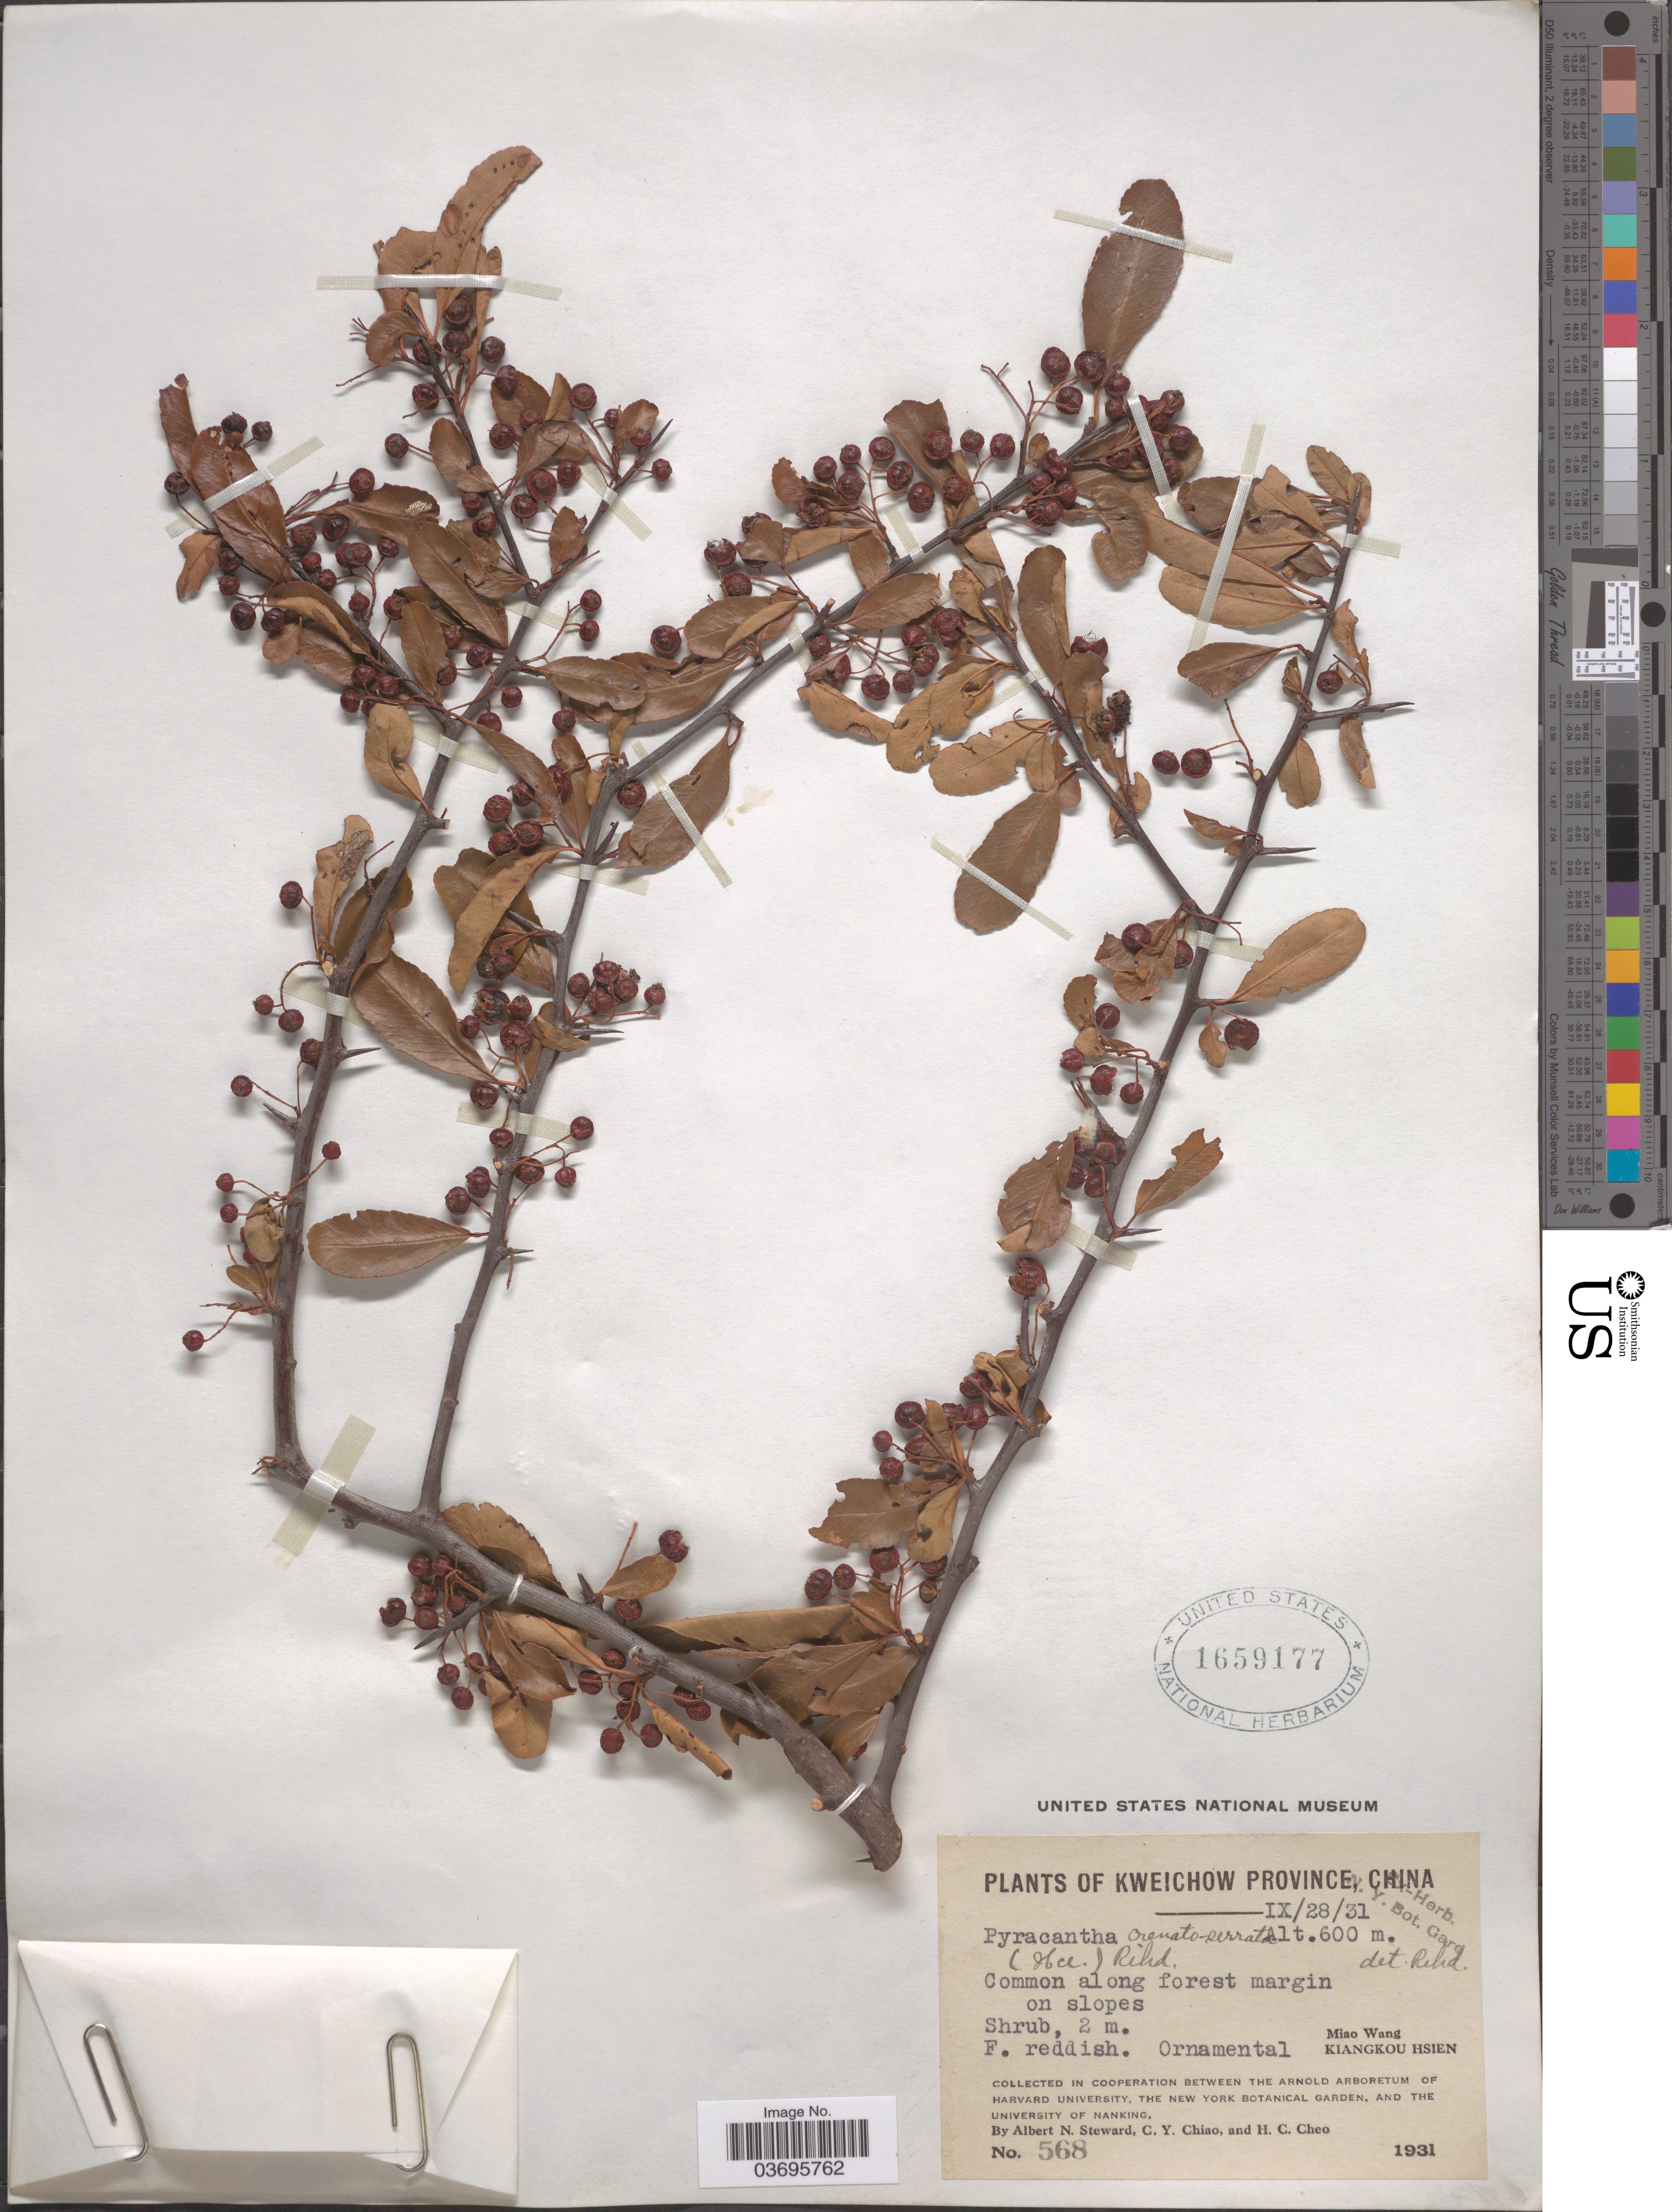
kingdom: Plantae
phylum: Tracheophyta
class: Magnoliopsida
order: Rosales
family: Rosaceae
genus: Pyracantha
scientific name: Pyracantha crenulata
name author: (D. Don) M. Roem.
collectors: A. N. Steward, C. Y. Chiao & H. Cheo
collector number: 568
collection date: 1931-09-28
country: China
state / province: Guizhou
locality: Kweichow Province. Miao Wang, Kiangkou Hsien.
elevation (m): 600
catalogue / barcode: US 1659177